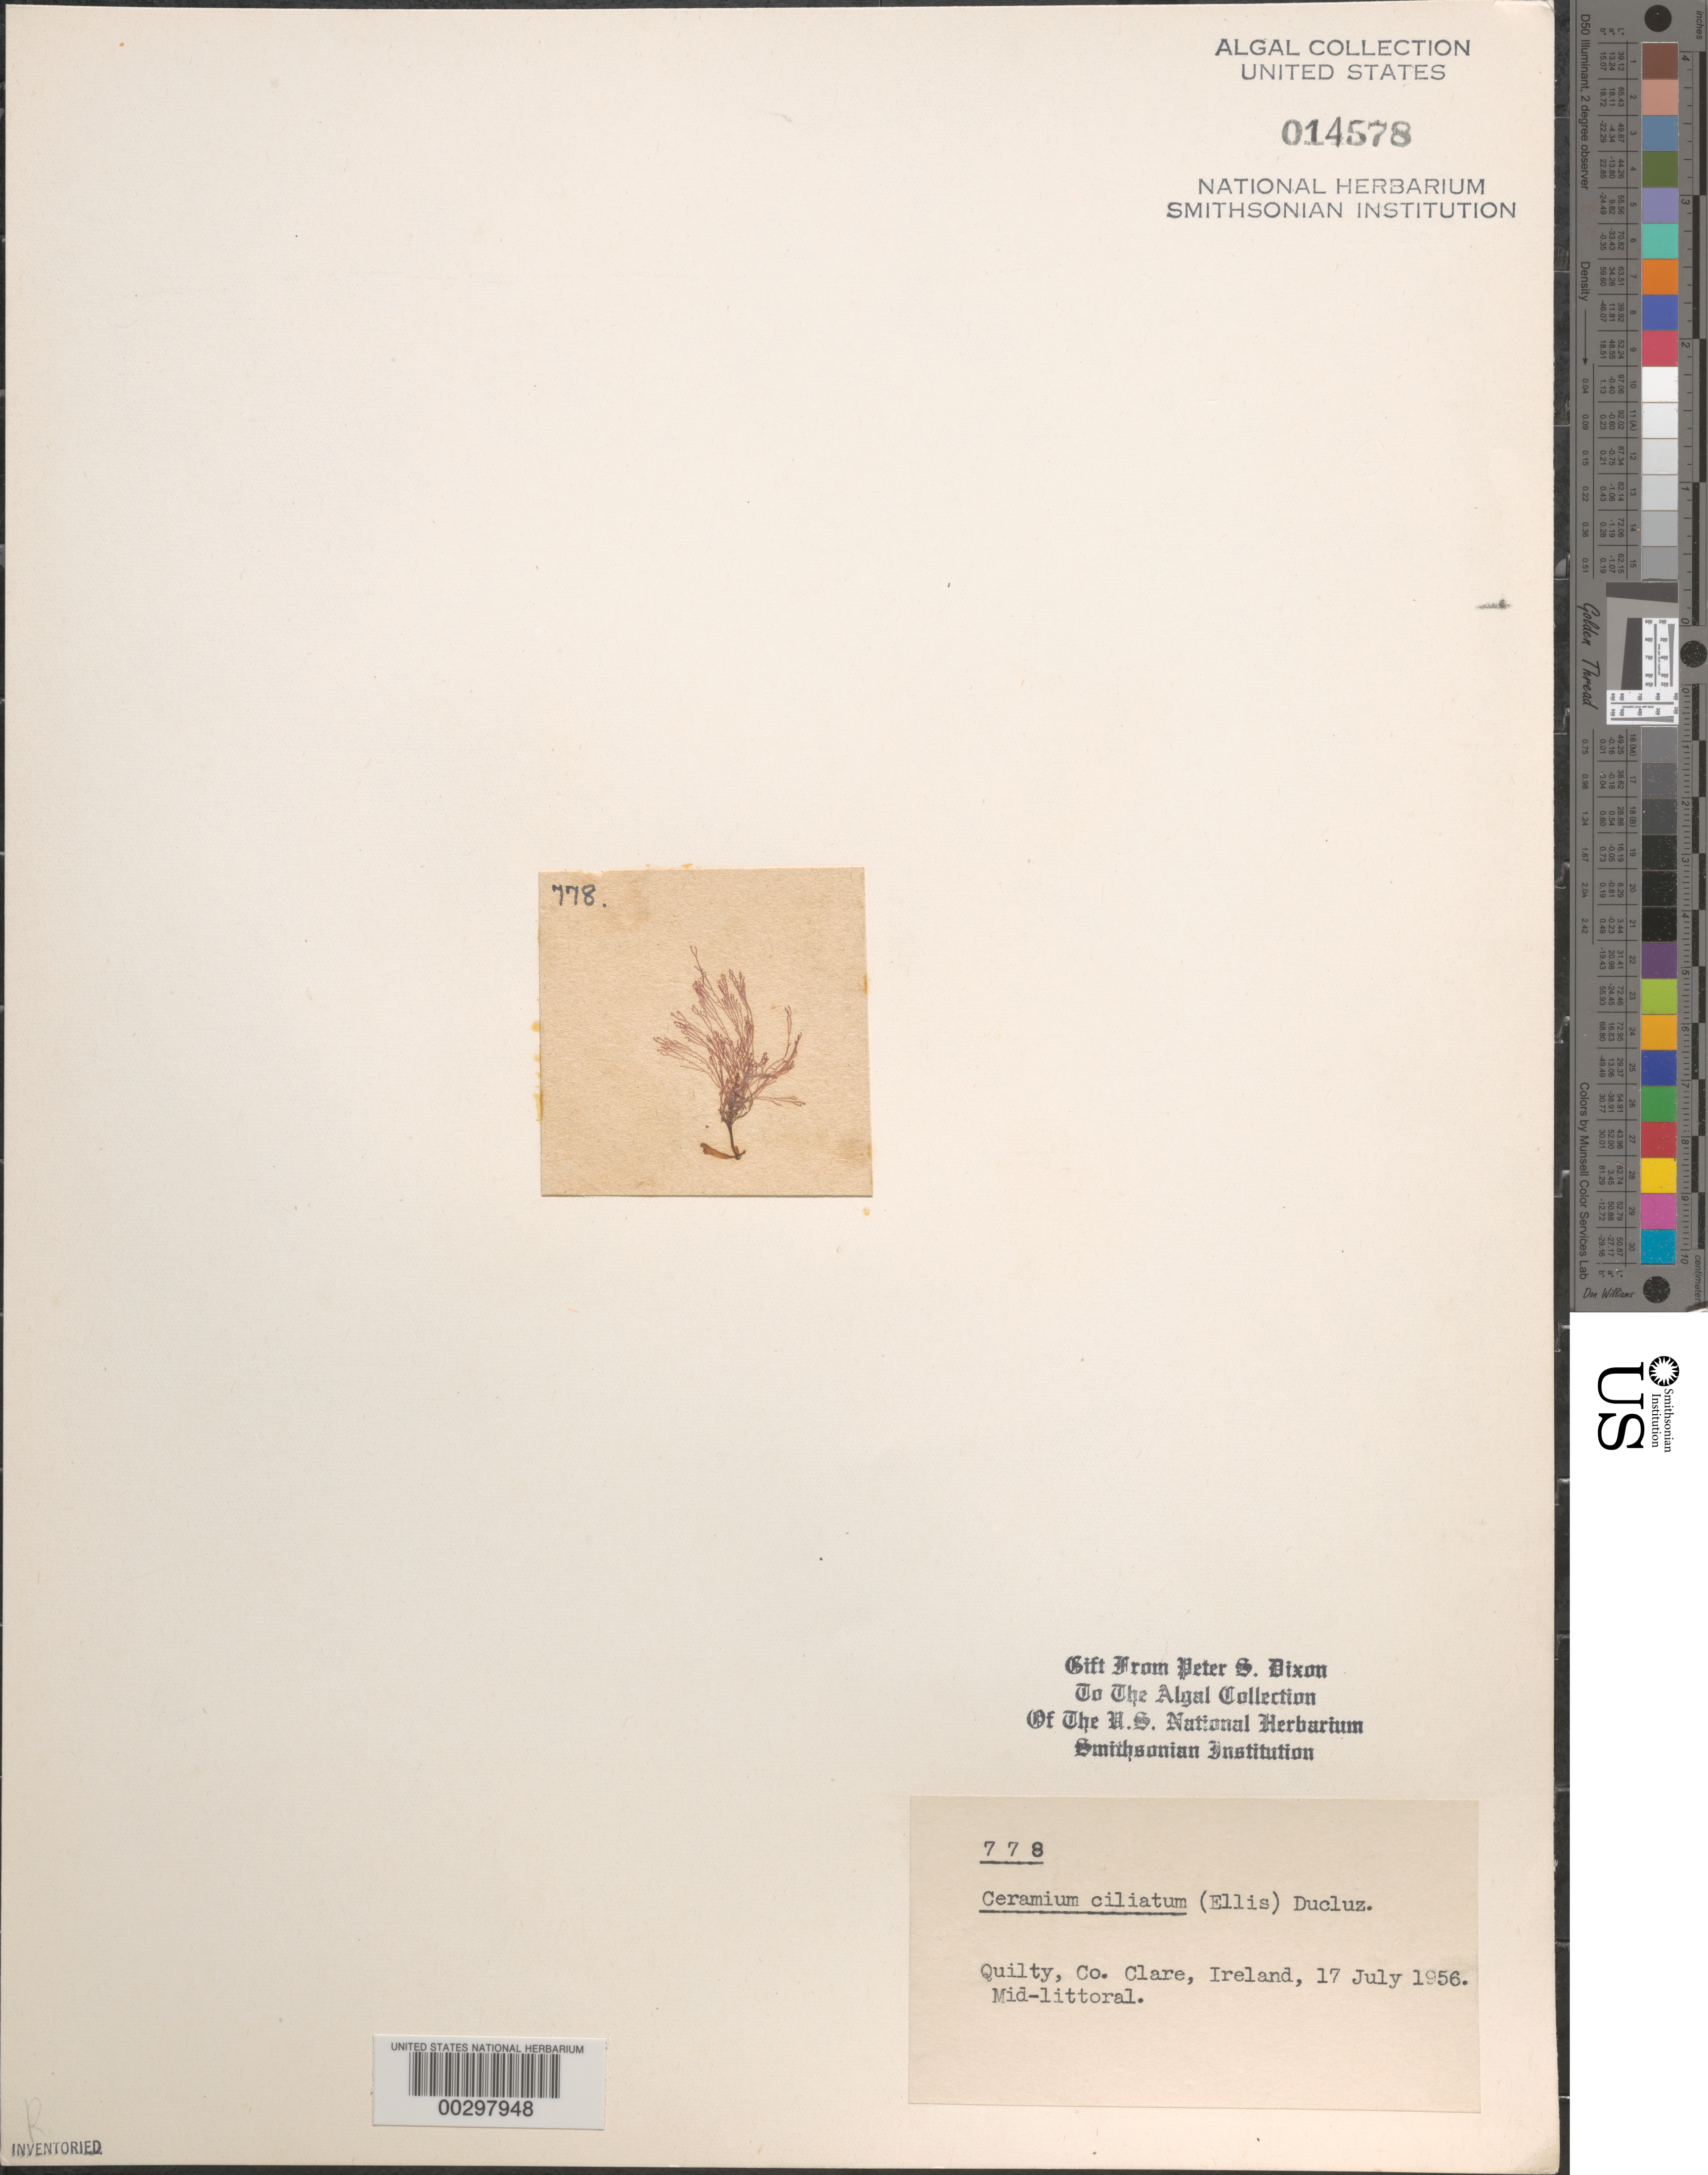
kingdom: Plantae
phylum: Rhodophyta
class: Florideophyceae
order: Ceramiales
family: Ceramiaceae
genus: Ceramium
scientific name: Ceramium ciliatum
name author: (J. Ellis) Ducluzeau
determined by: Dixon, P. S.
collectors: P. S. Dixon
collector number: PSD 778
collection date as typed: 17 Jul 1956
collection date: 1956-07-17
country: Ireland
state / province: Munster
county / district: Clare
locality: Quilty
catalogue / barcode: US 14578